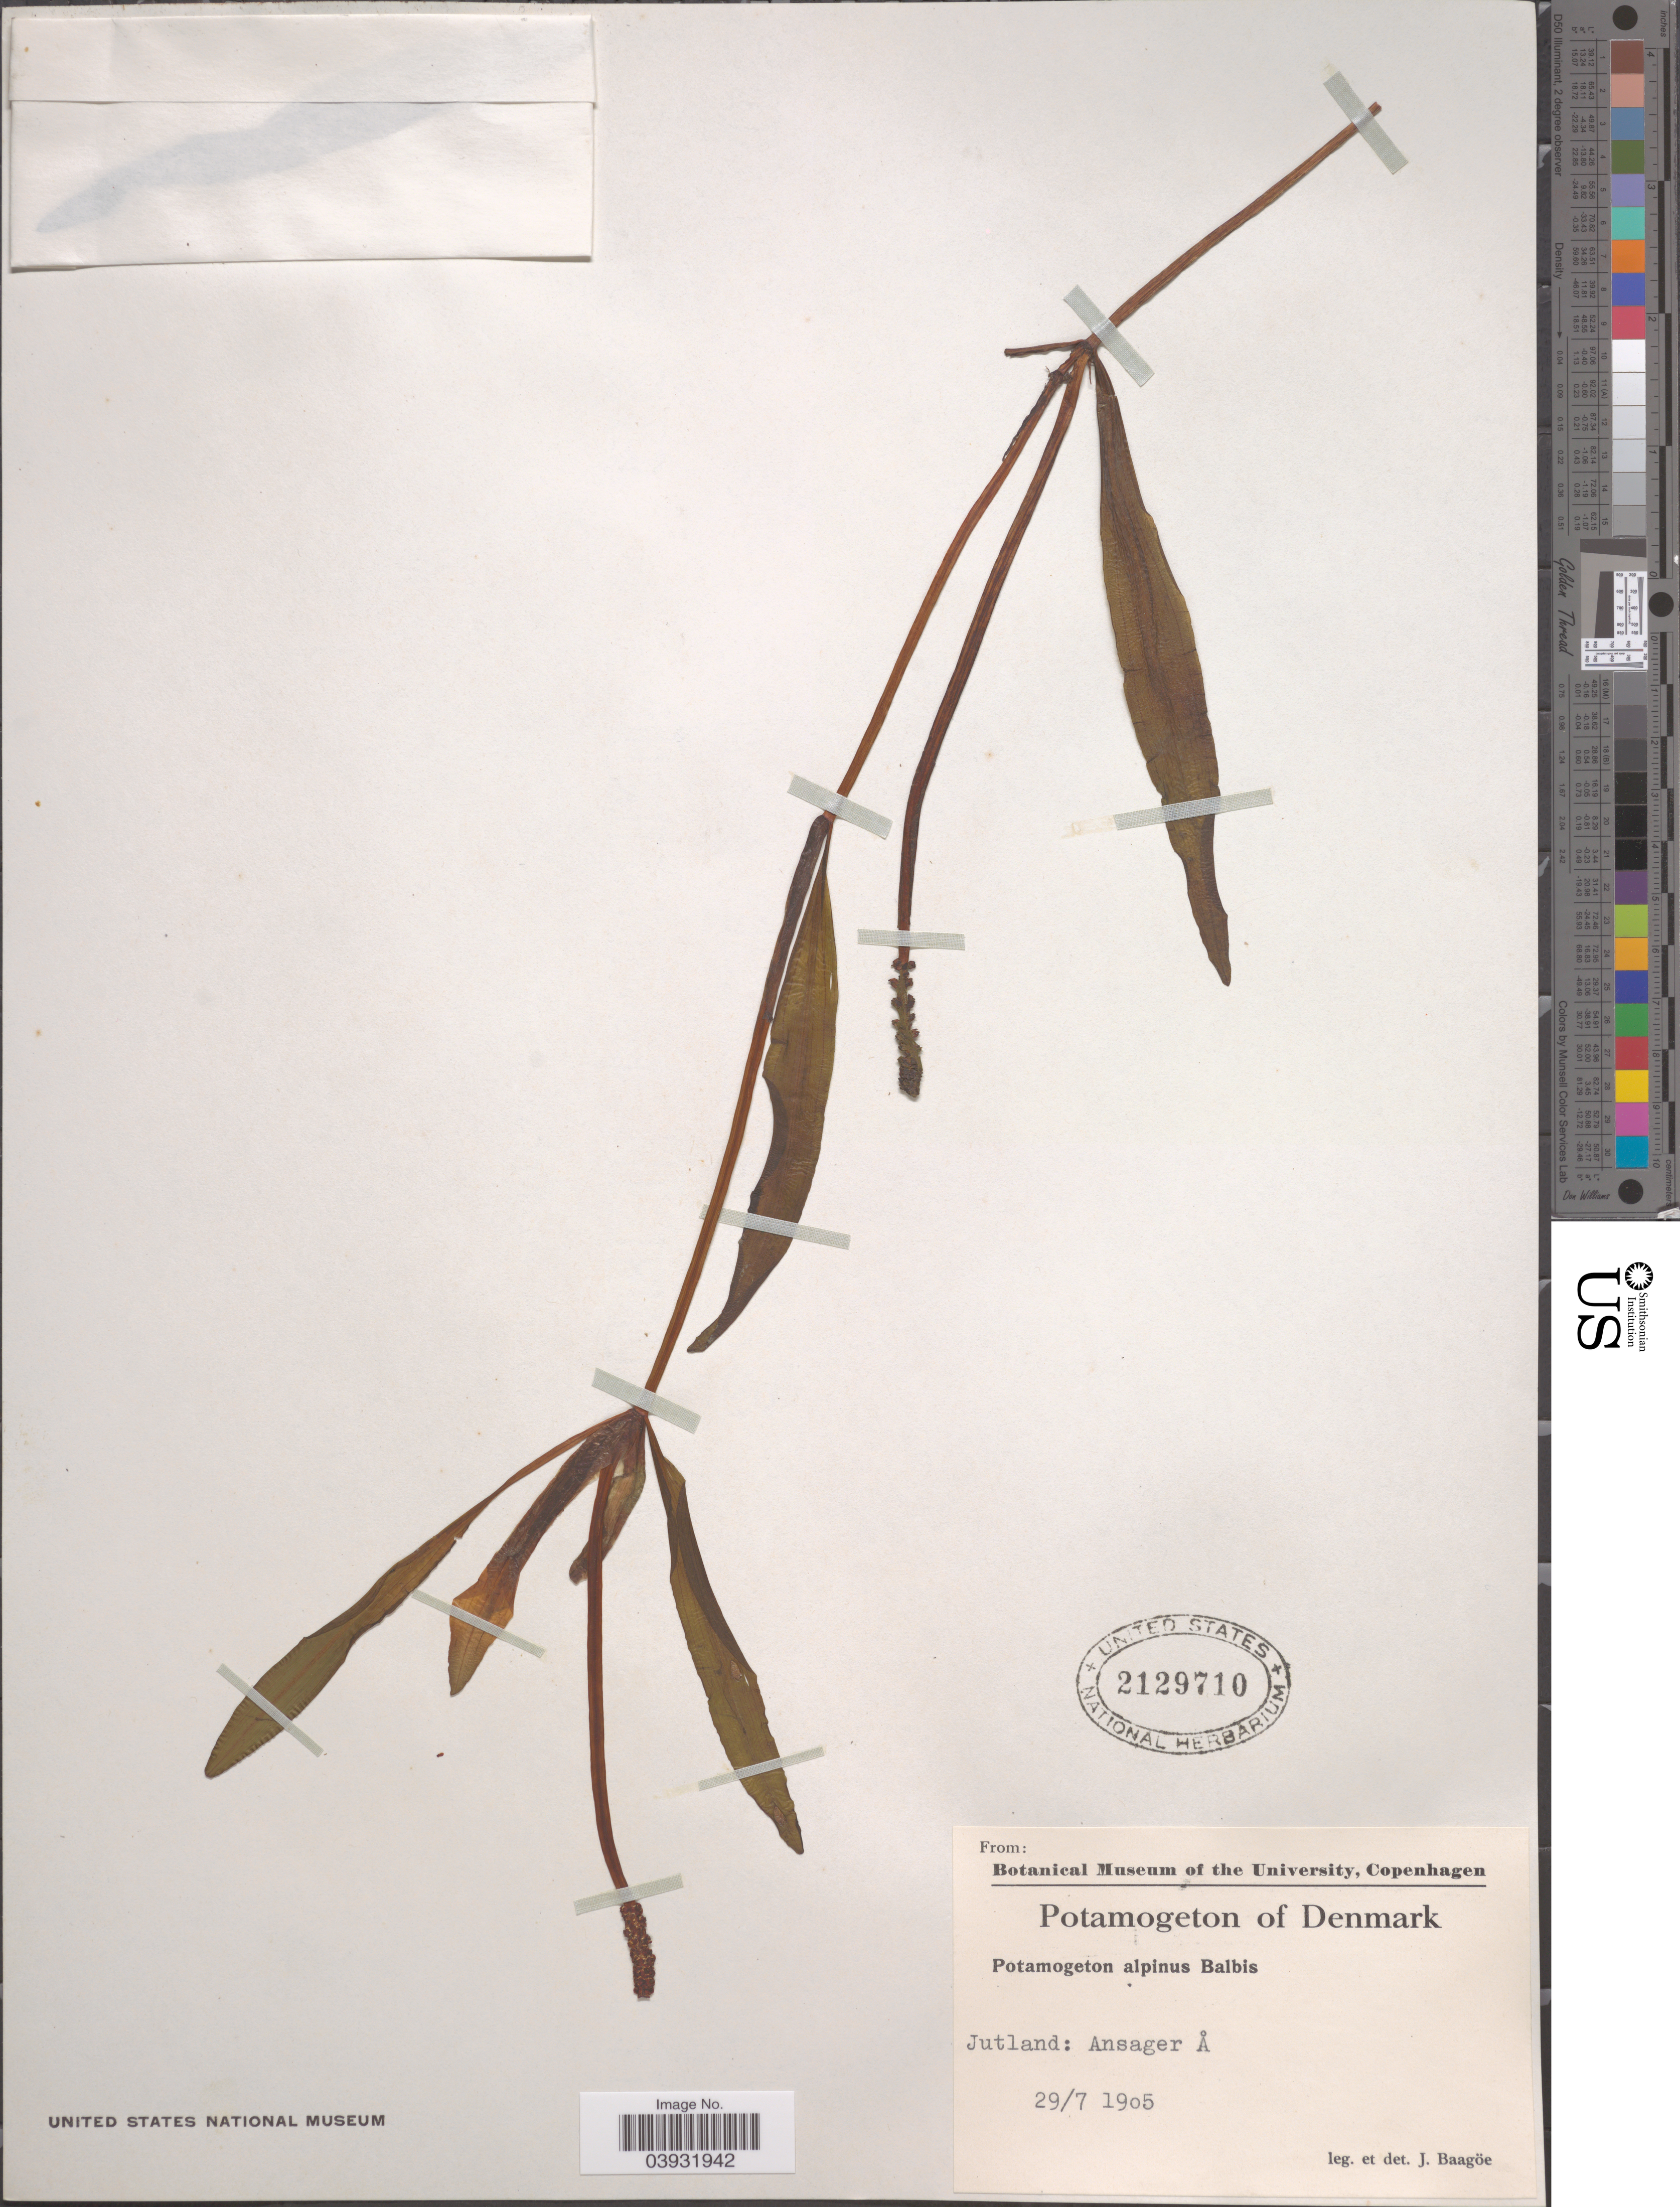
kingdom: Plantae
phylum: Tracheophyta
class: Liliopsida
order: Alismatales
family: Potamogetonaceae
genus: Potamogeton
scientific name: Potamogeton alpinus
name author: Balb.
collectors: J. Baagoe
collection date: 1905-07-29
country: Denmark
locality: JUtland: Asager Å.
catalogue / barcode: US 2129710